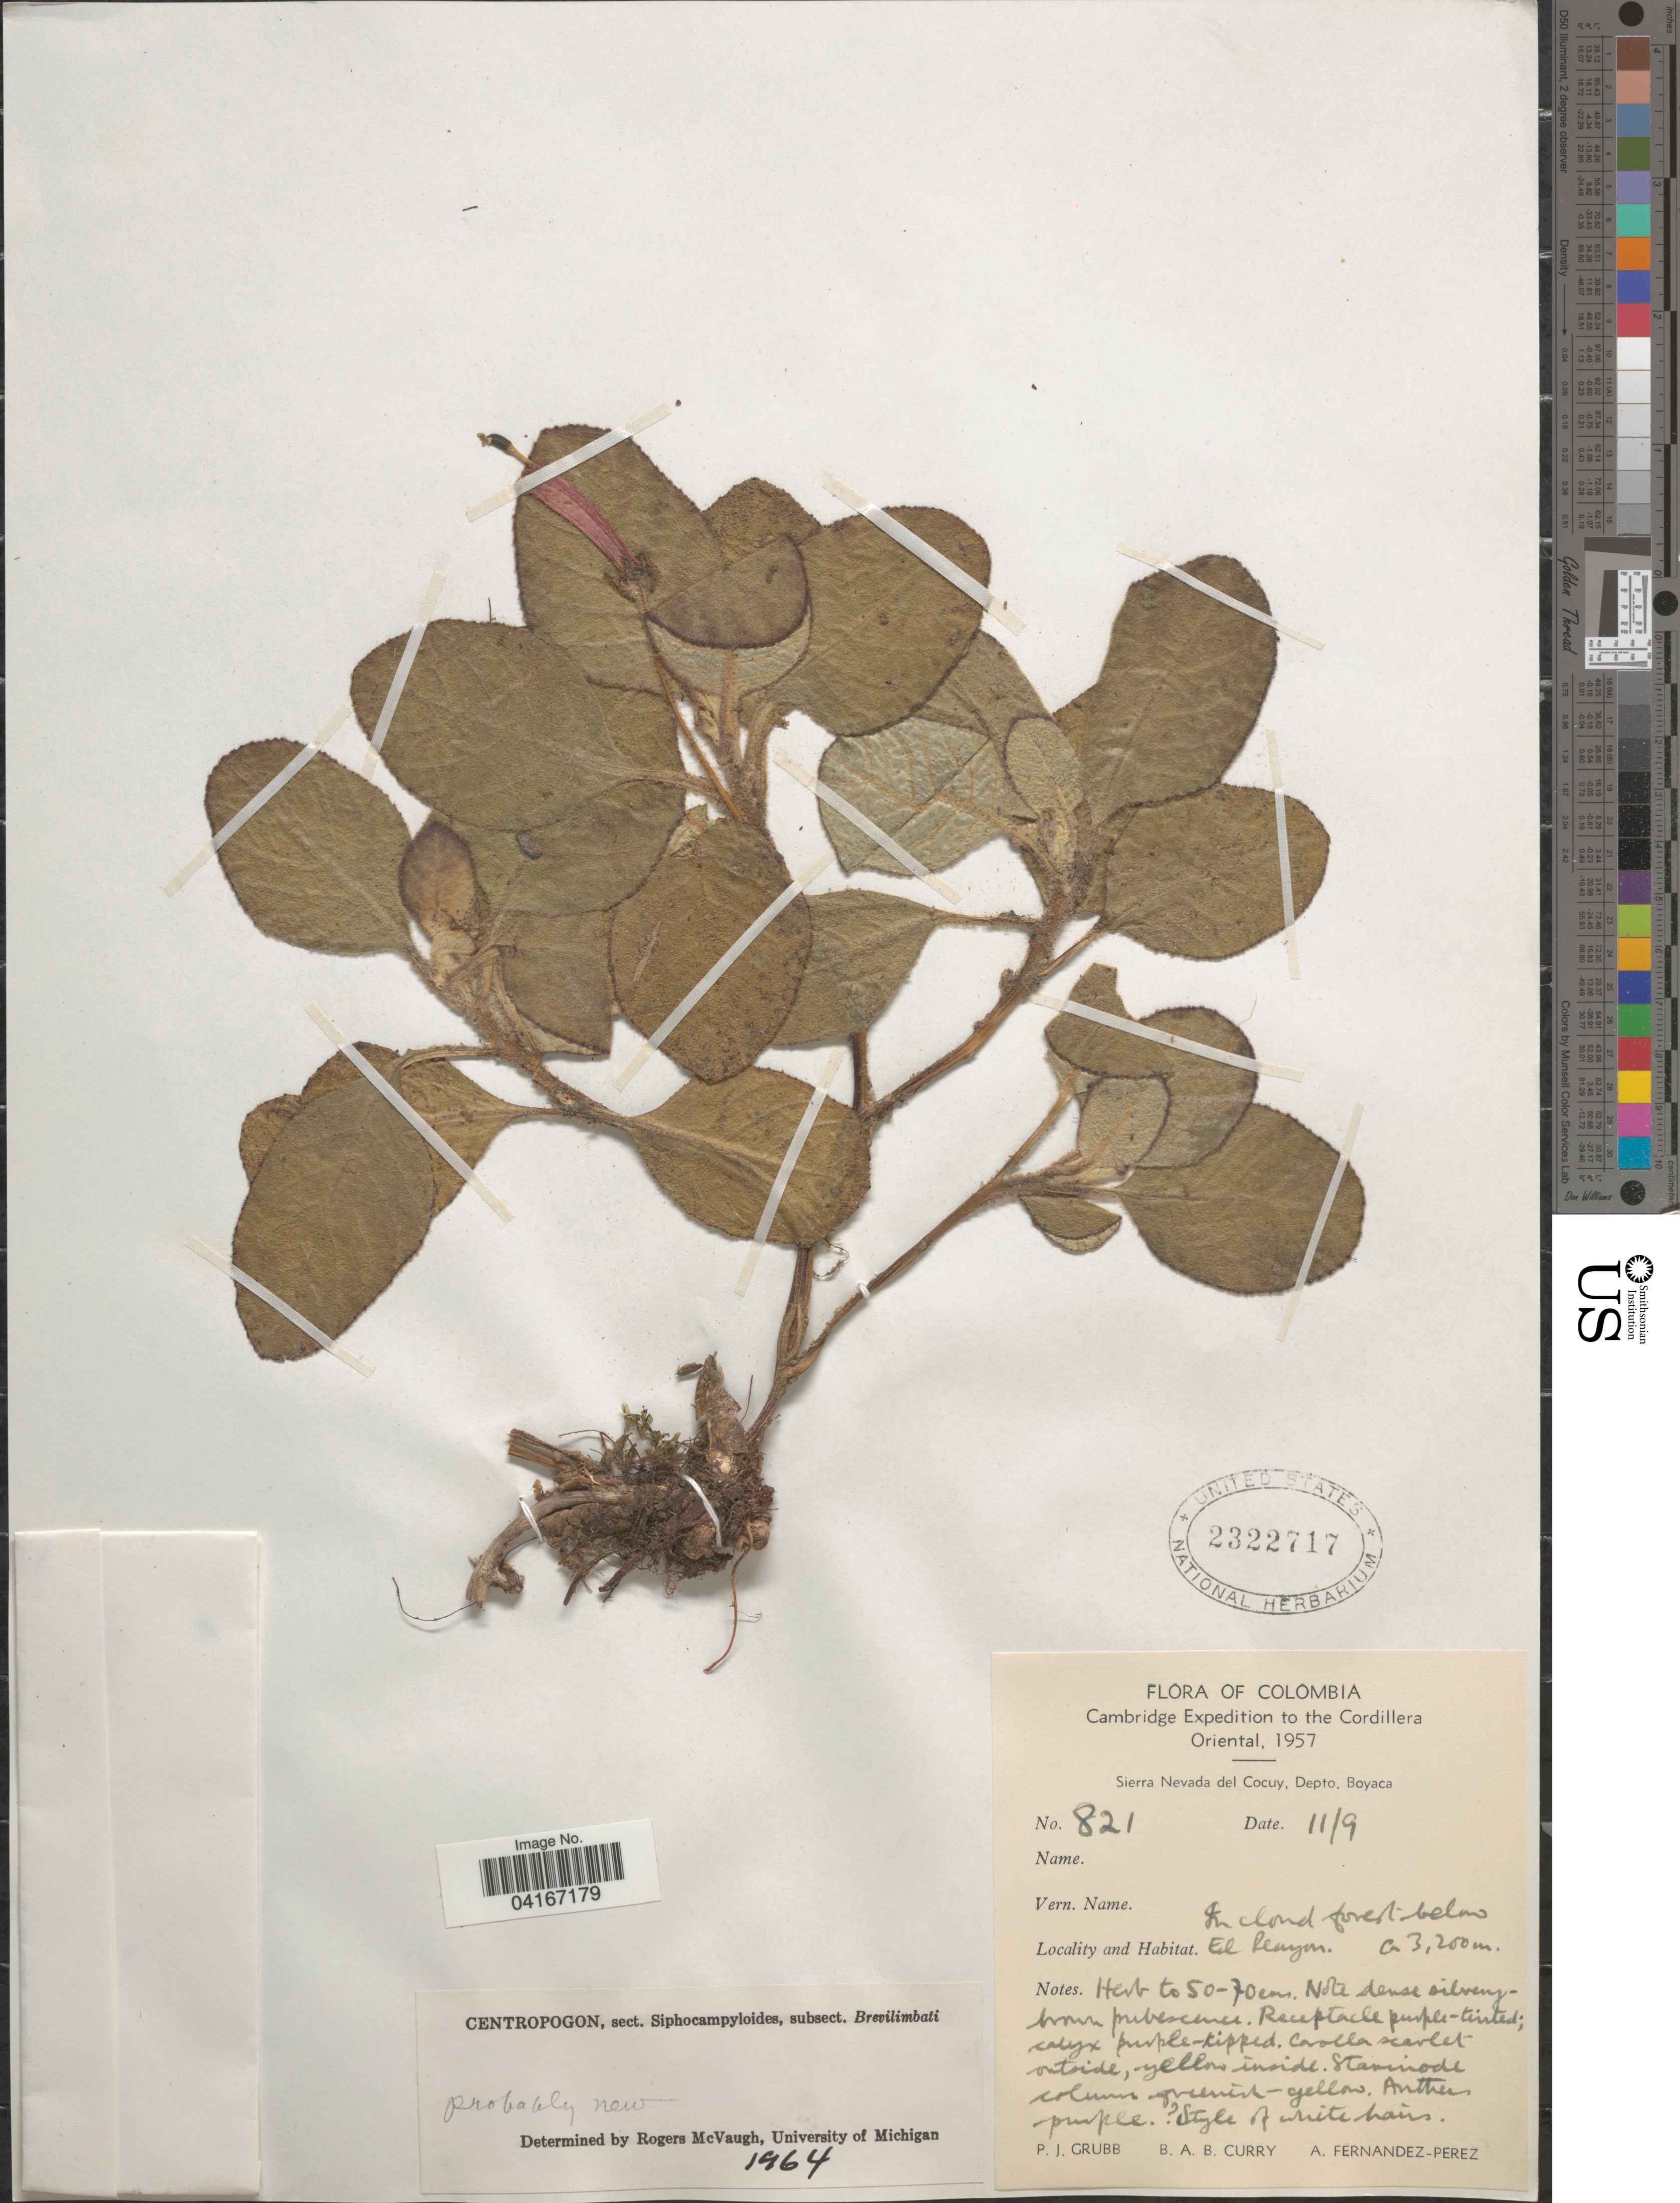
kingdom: Plantae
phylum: Tracheophyta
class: Magnoliopsida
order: Asterales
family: Campanulaceae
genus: Centropogon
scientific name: Centropogon sp.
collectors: P. J. Grubb, B. Curry & A. Fernández-Pérez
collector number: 821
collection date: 1957-09-11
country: Colombia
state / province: Boyacá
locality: Cambridge Expedition to the Cordillera Oriental, 1957. Sierra Nevada del Cocuy, Depto. Boyaca. El Reayon [interpreted].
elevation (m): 3200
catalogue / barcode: US 2322717